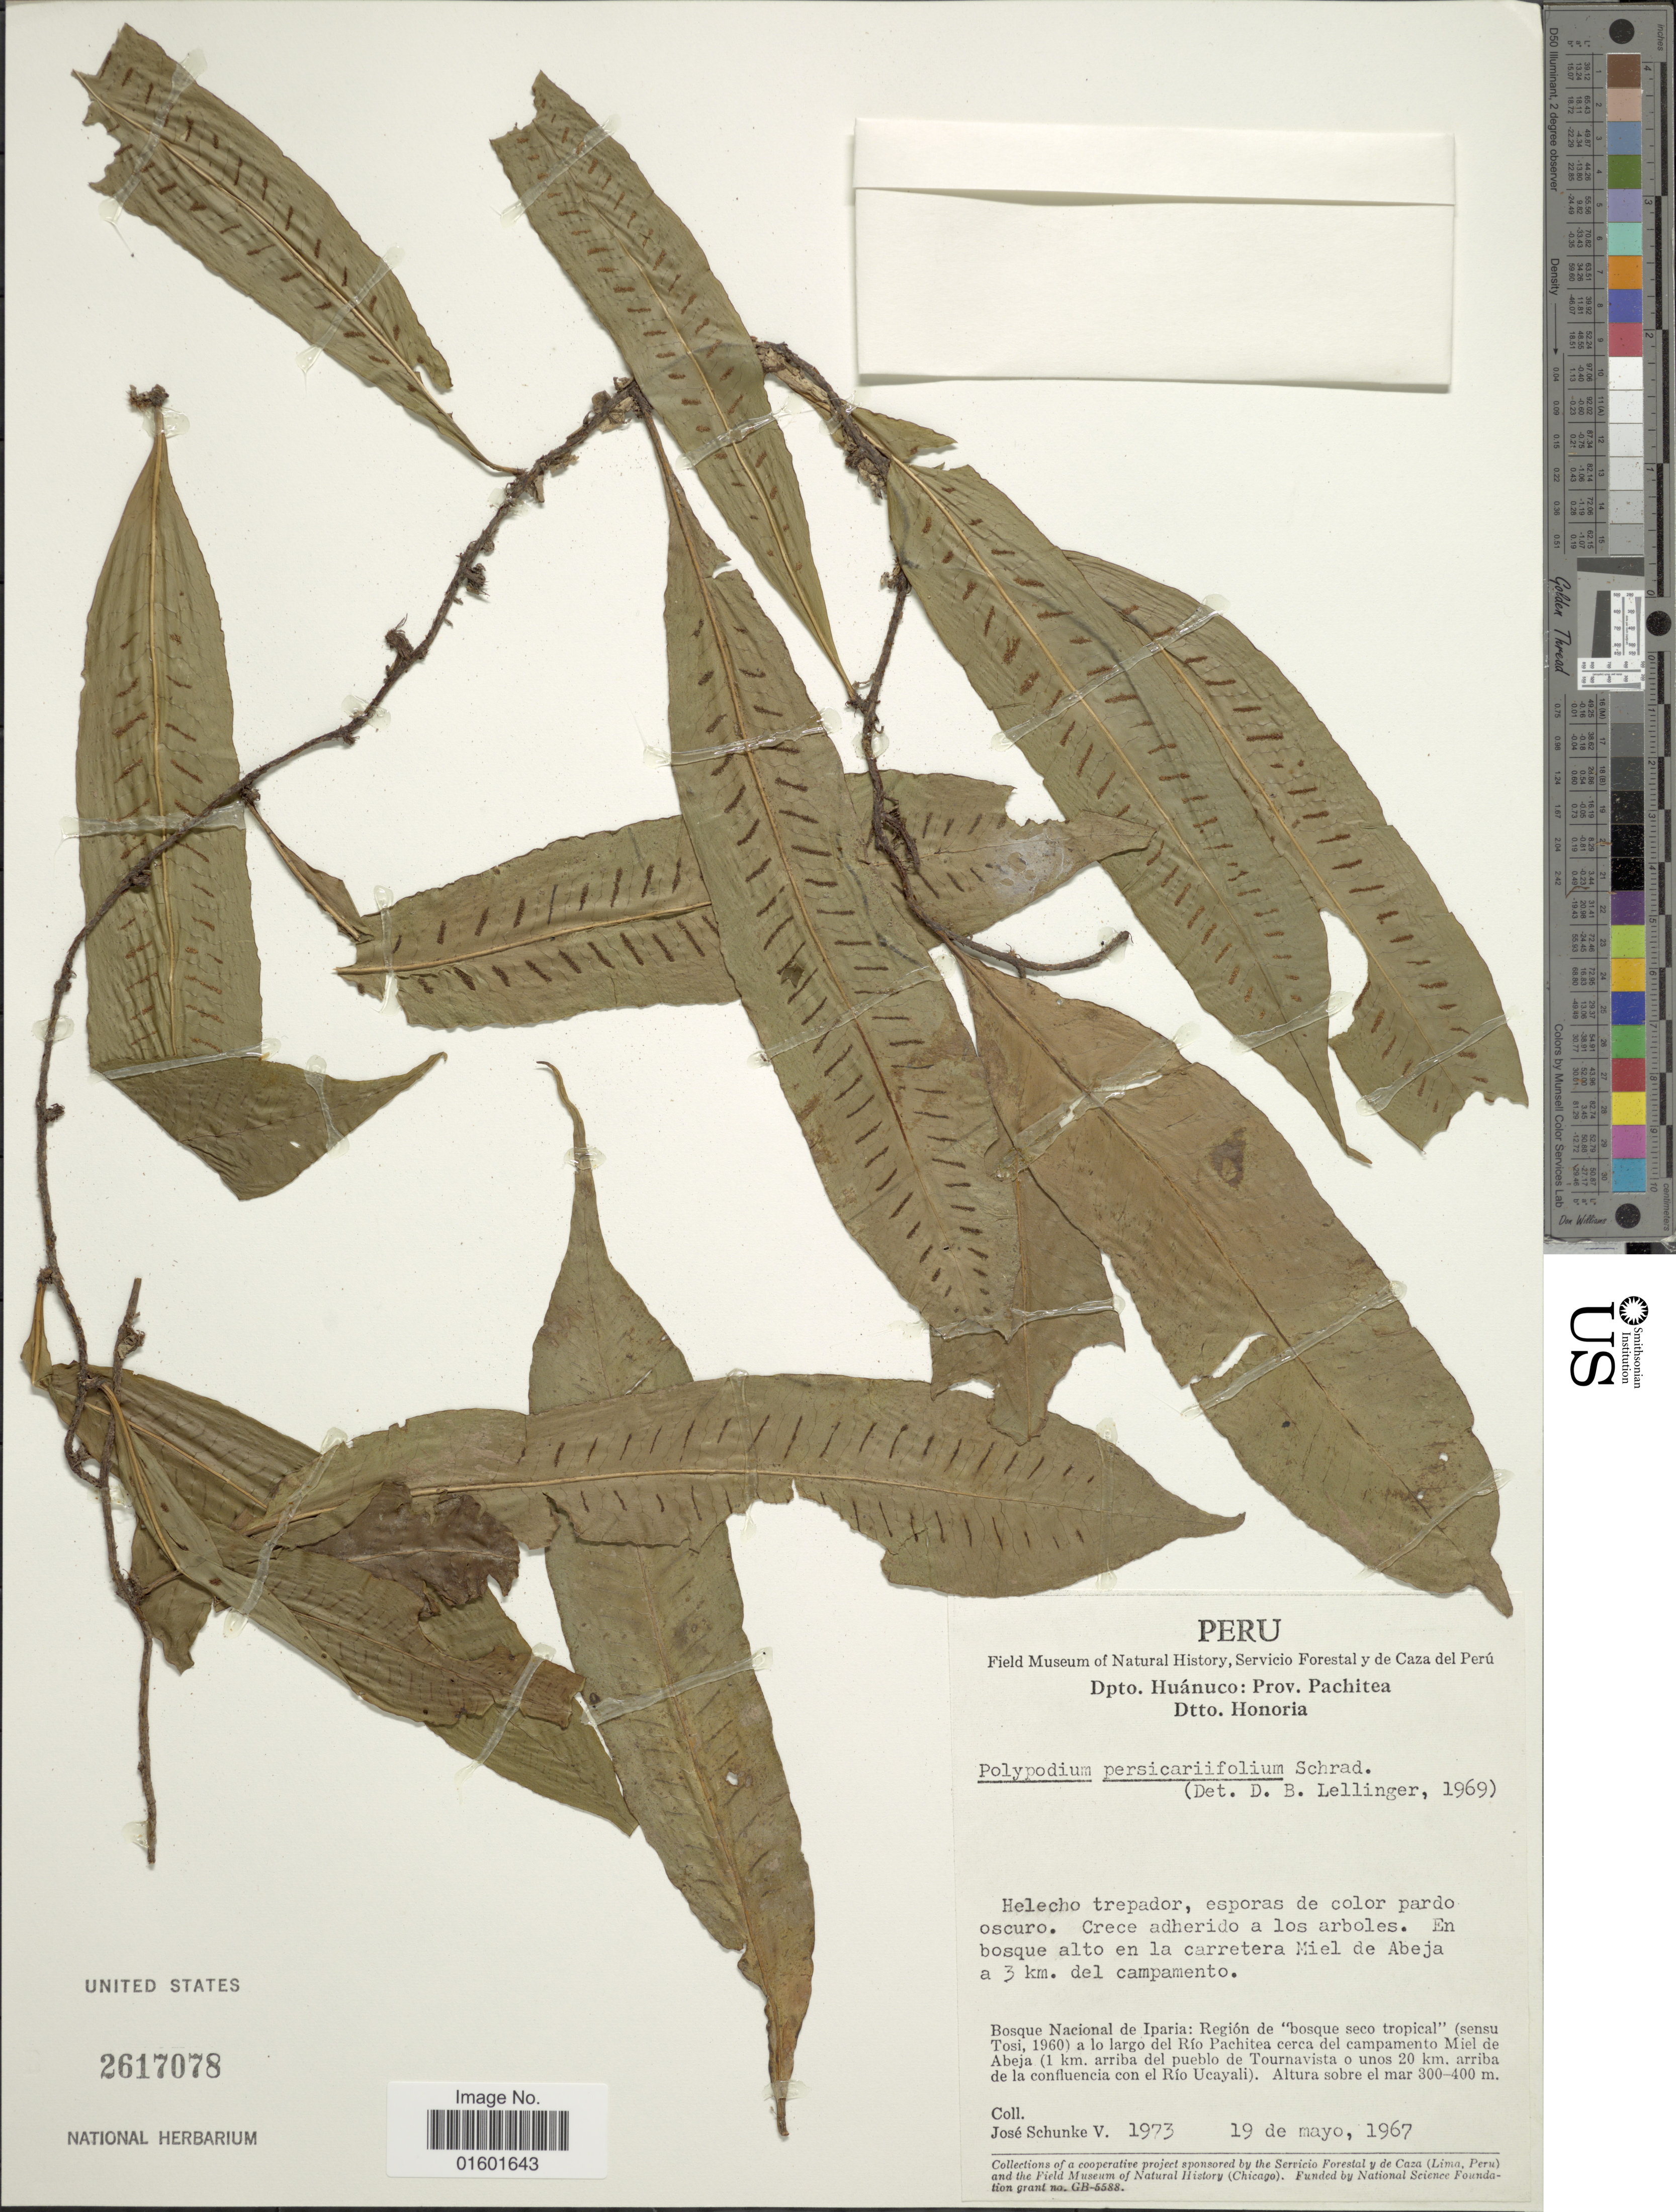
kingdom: Plantae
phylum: Tracheophyta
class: Polypodiopsida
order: Polypodiales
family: Polypodiaceae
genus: Microgramma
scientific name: Microgramma persicariifolia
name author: (Schrad.) C. Presl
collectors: J. Schunke Vigo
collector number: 1973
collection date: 1967-05-19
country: Peru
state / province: Huánuco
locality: Prov. Pachitea Dtto. Honoria, Bosque Nacional de Iparia: Region de "bosque seco tropical" (sensu Tosi, 1960) a lo largo del Rio Pachitea cerca del campamento Miel de Abeja ( 1 km. arriba del pueblo de Tournavista o unos 20 km. arriba de la confluencia con el Rio Ucayali)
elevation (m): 300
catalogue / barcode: US 2617078